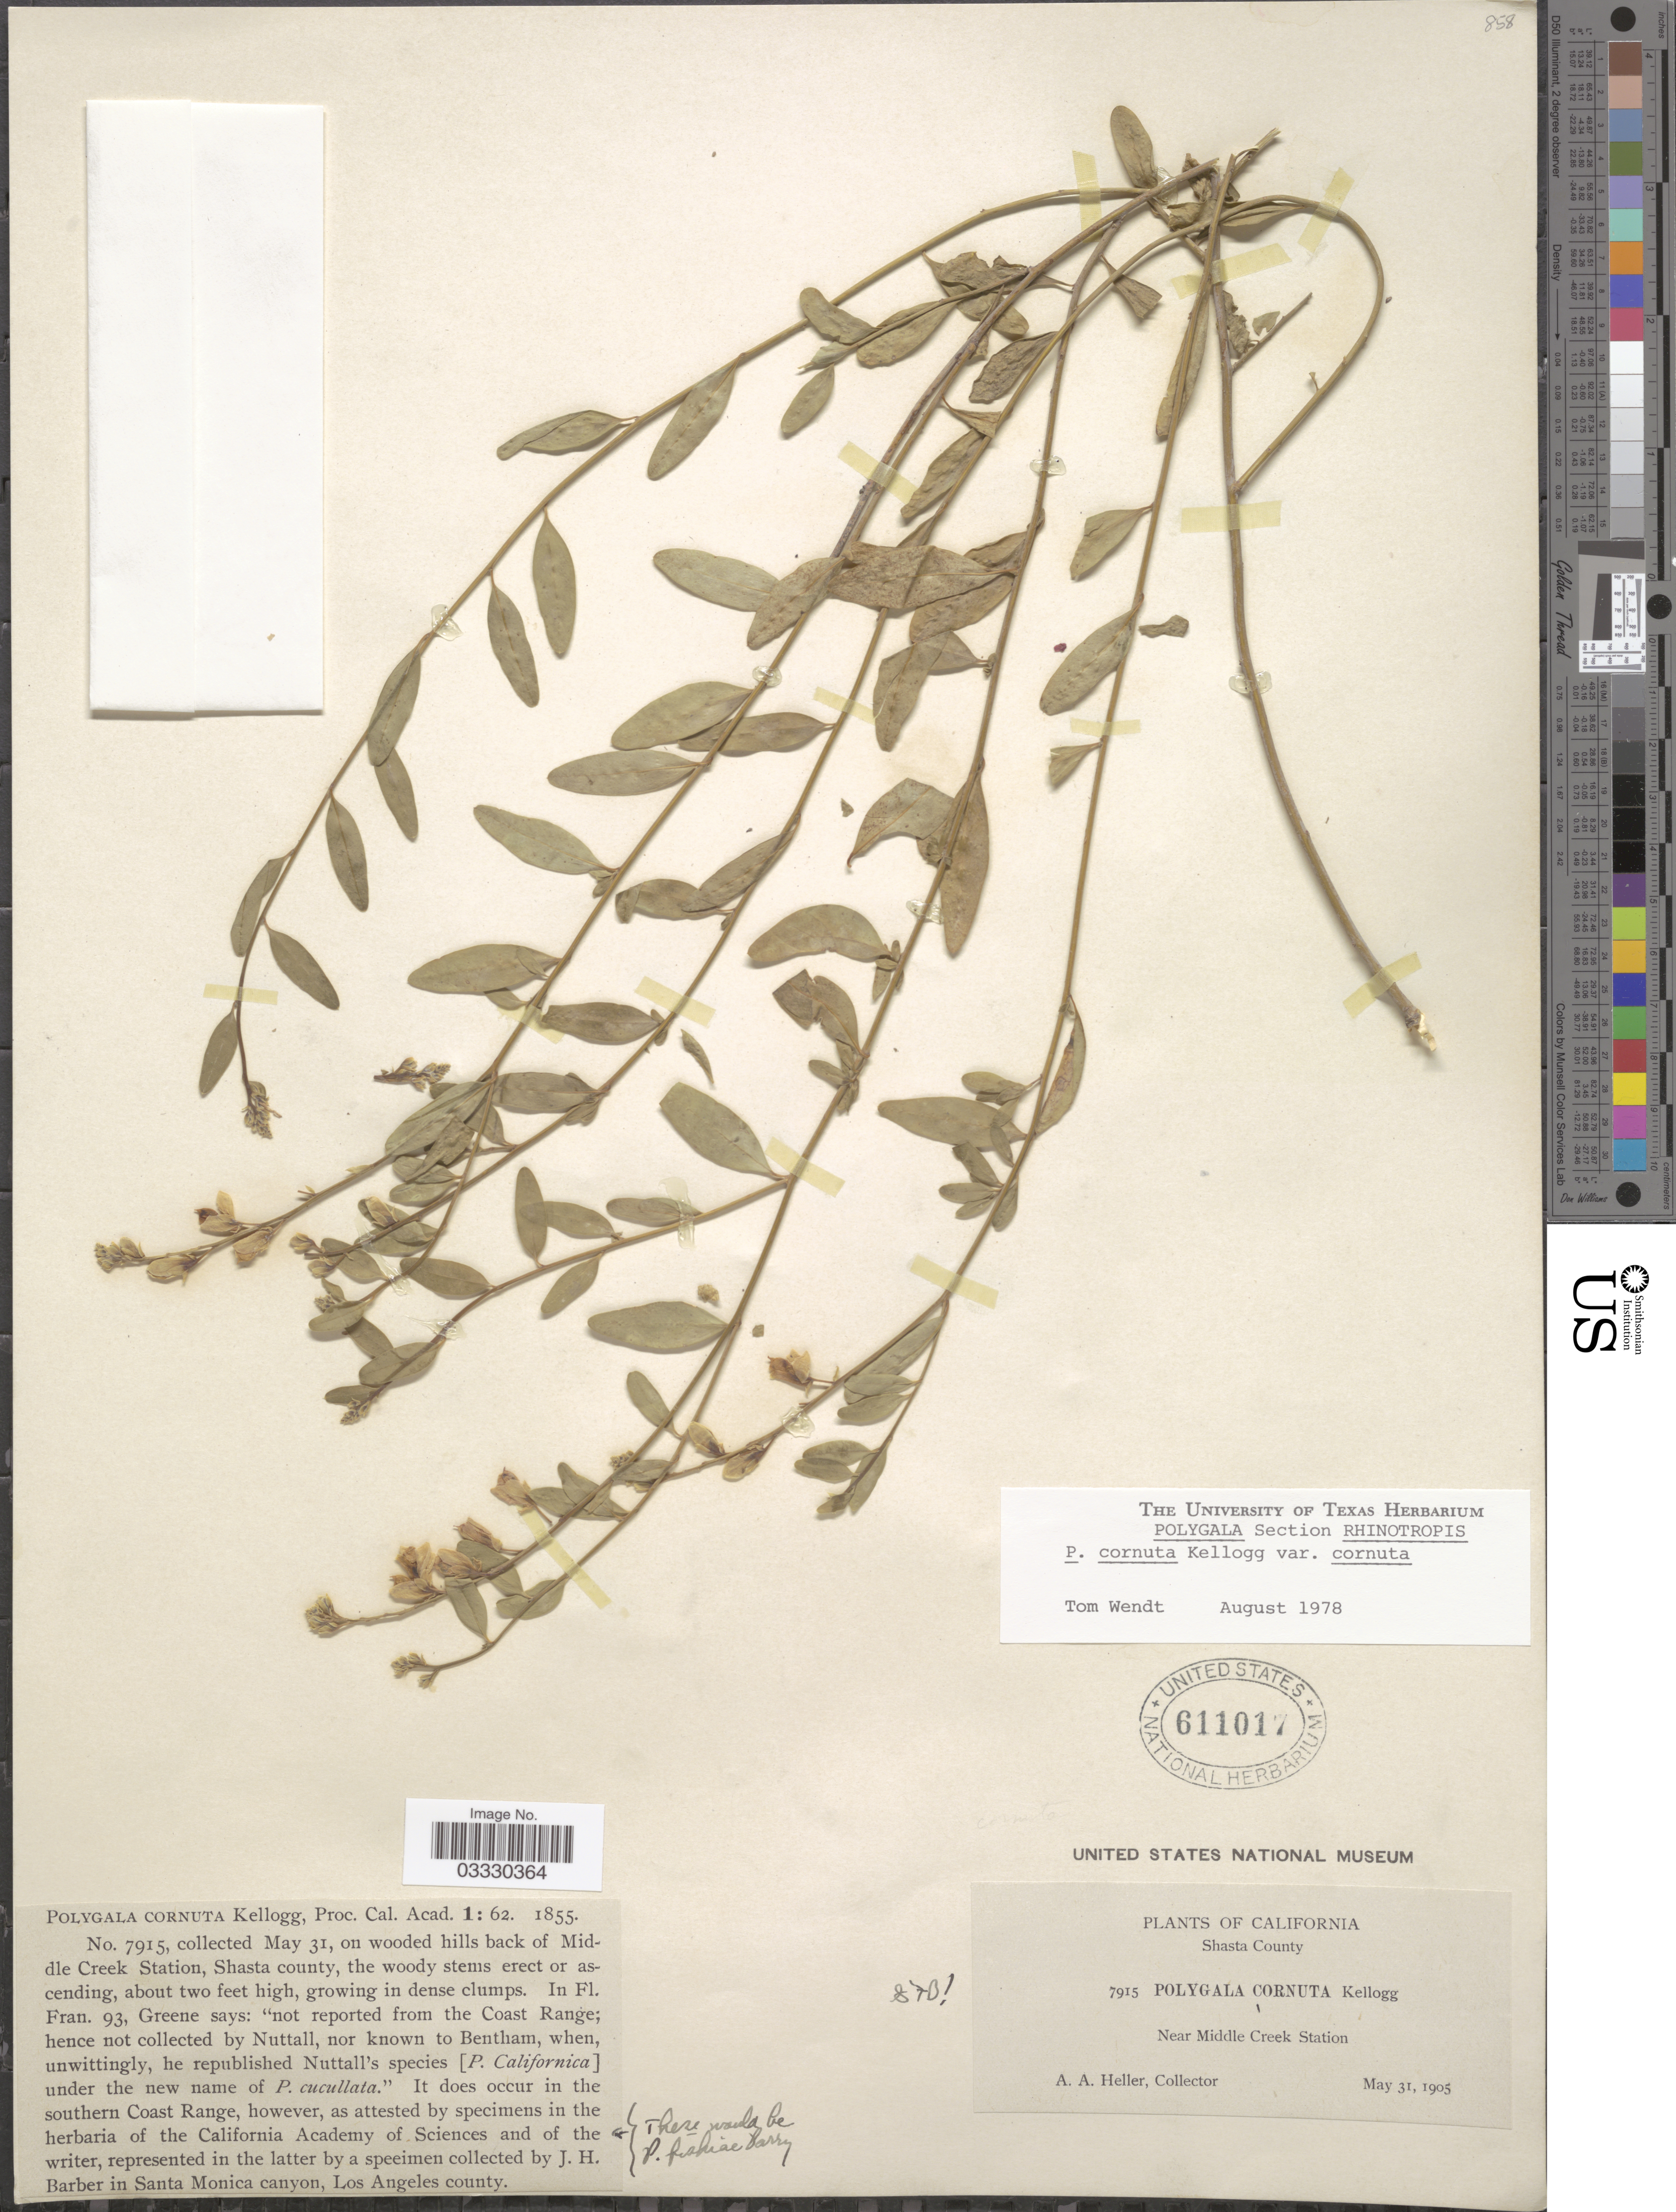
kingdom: Plantae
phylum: Tracheophyta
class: Magnoliopsida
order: Fabales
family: Polygalaceae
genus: Polygala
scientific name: Polygala cornuta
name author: Kellogg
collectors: A. A. Heller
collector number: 7915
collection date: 1905-05-31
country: United States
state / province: California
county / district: Shasta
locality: Shasta County. On wooded hills back of Middle Creek Station, Shasta county.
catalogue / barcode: US 611017